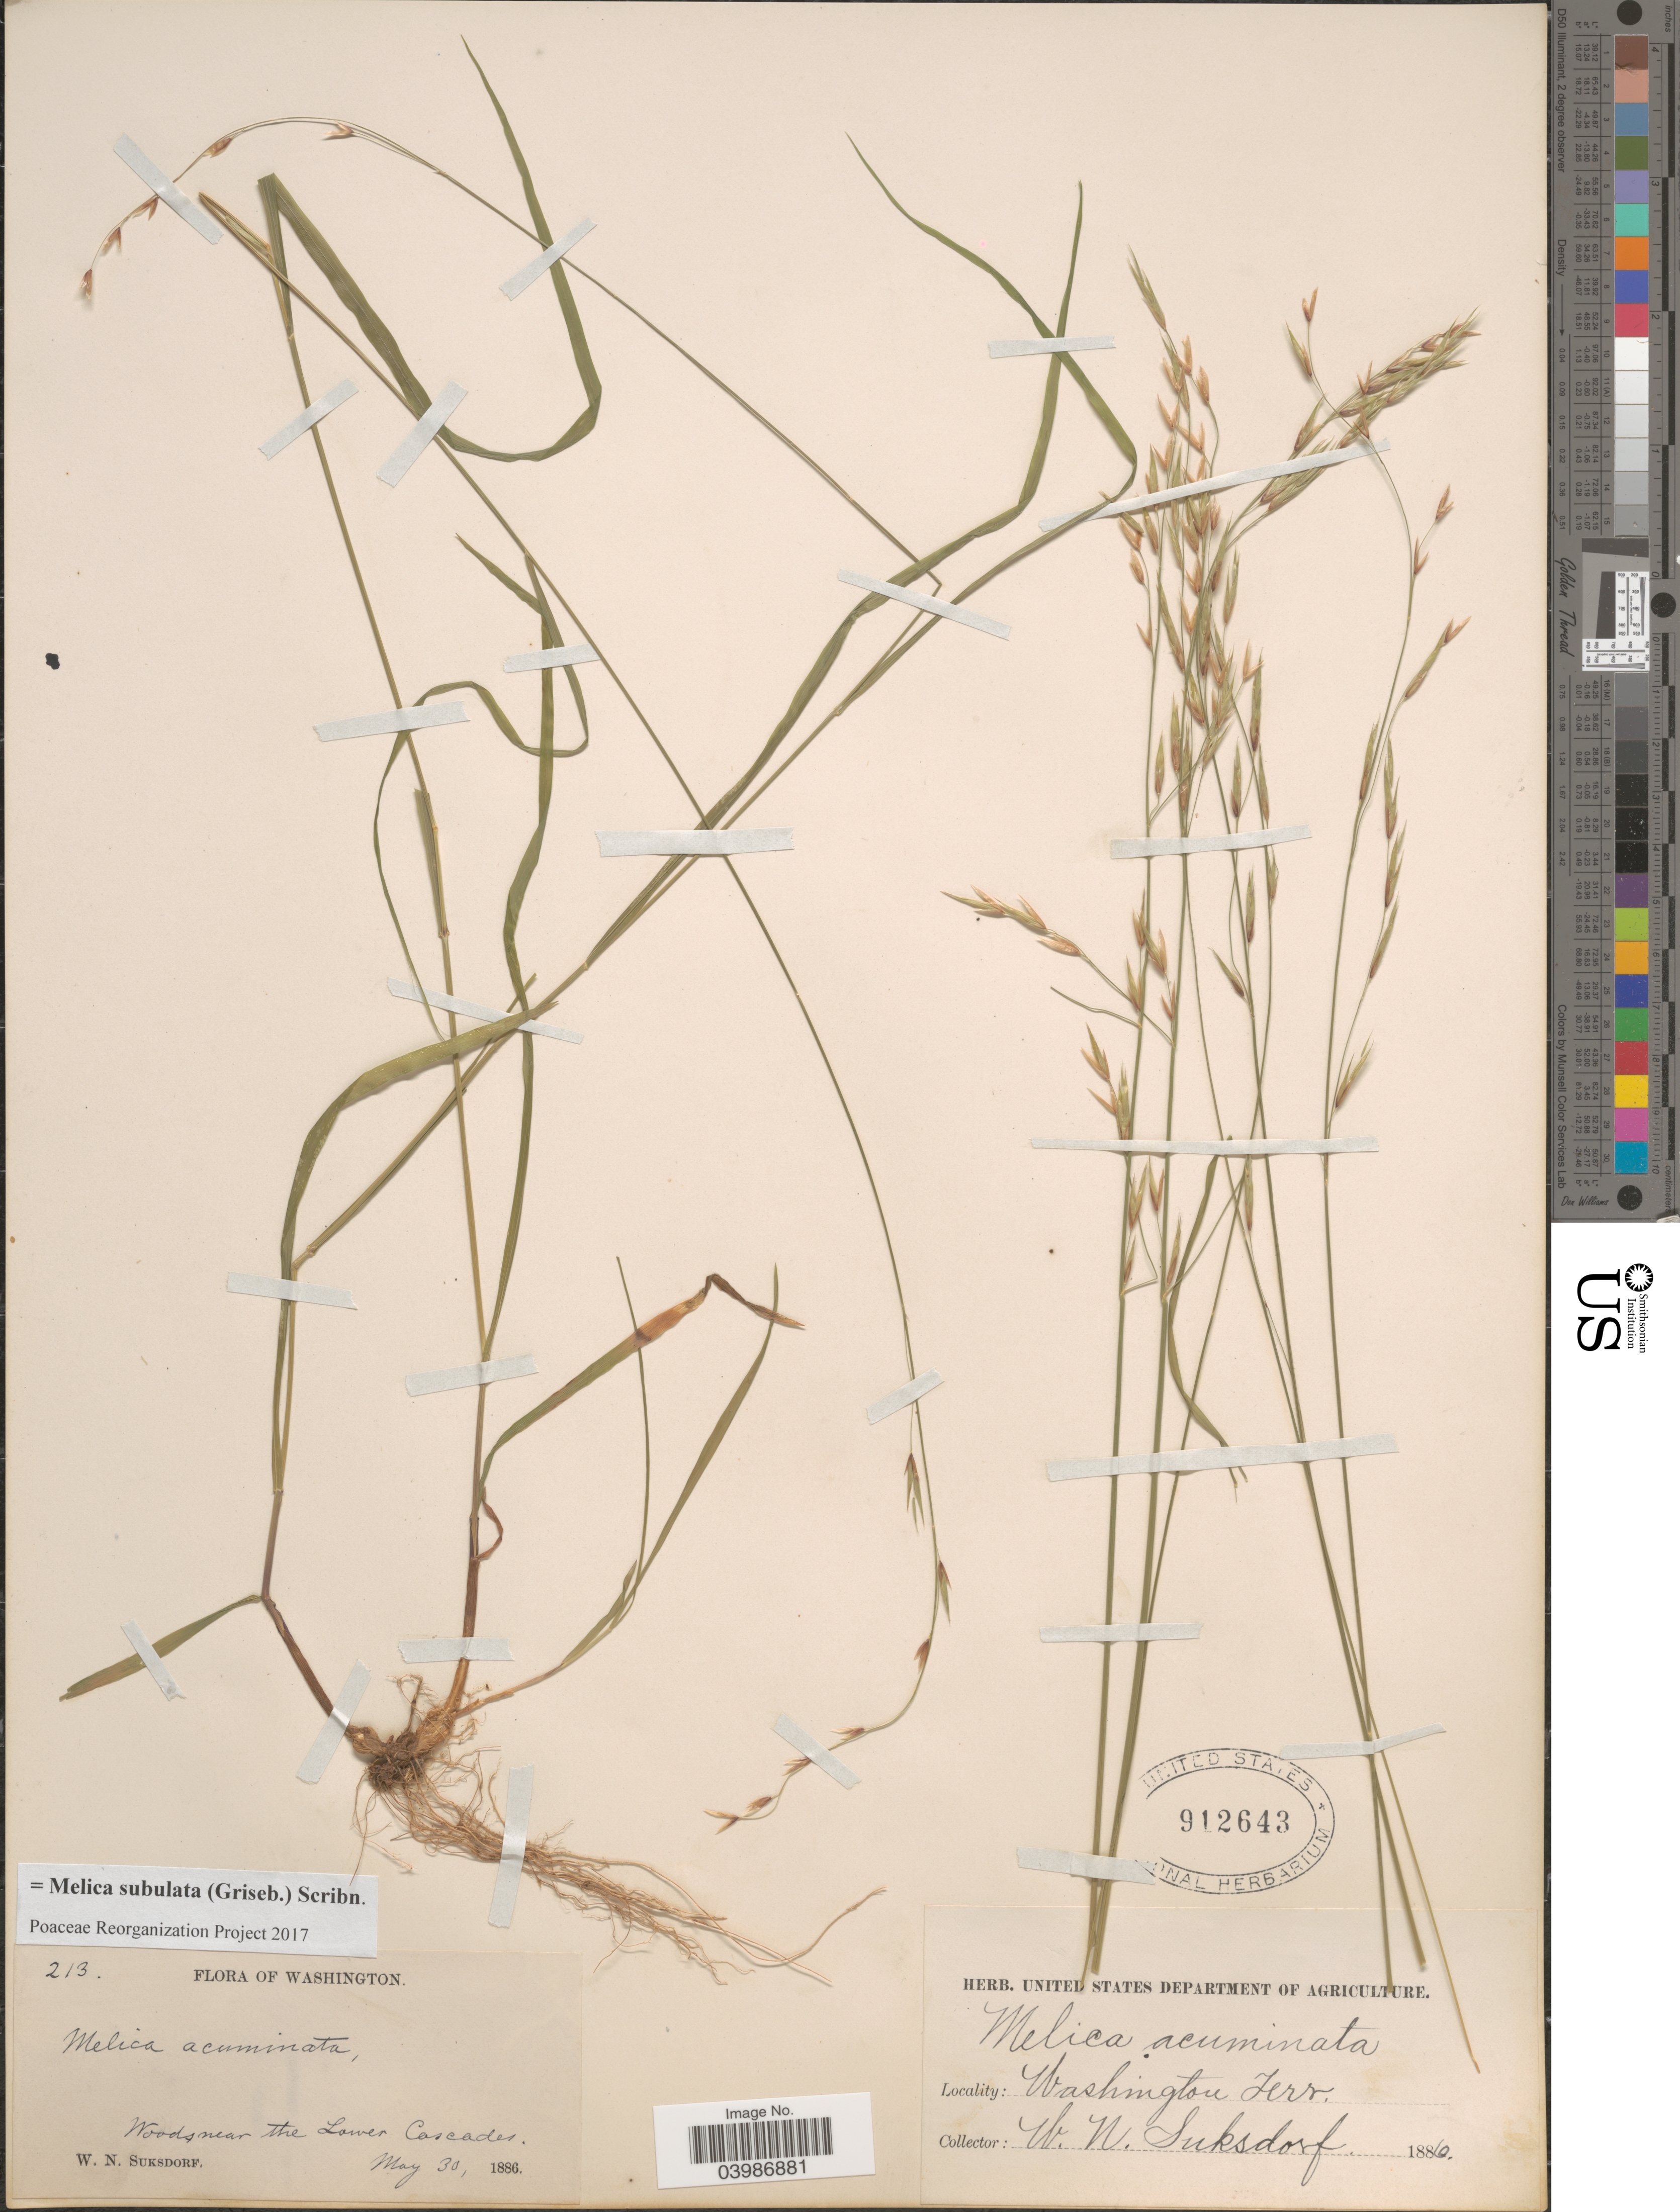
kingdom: Plantae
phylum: Tracheophyta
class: Liliopsida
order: Poales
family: Poaceae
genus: Melica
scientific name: Melica subulata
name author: (Griseb.) Scribn.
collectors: W. N. Suksdorf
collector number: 213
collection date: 1886-05-30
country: United States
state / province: Washington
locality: Woods near the Lower Cascades.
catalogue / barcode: US 912643